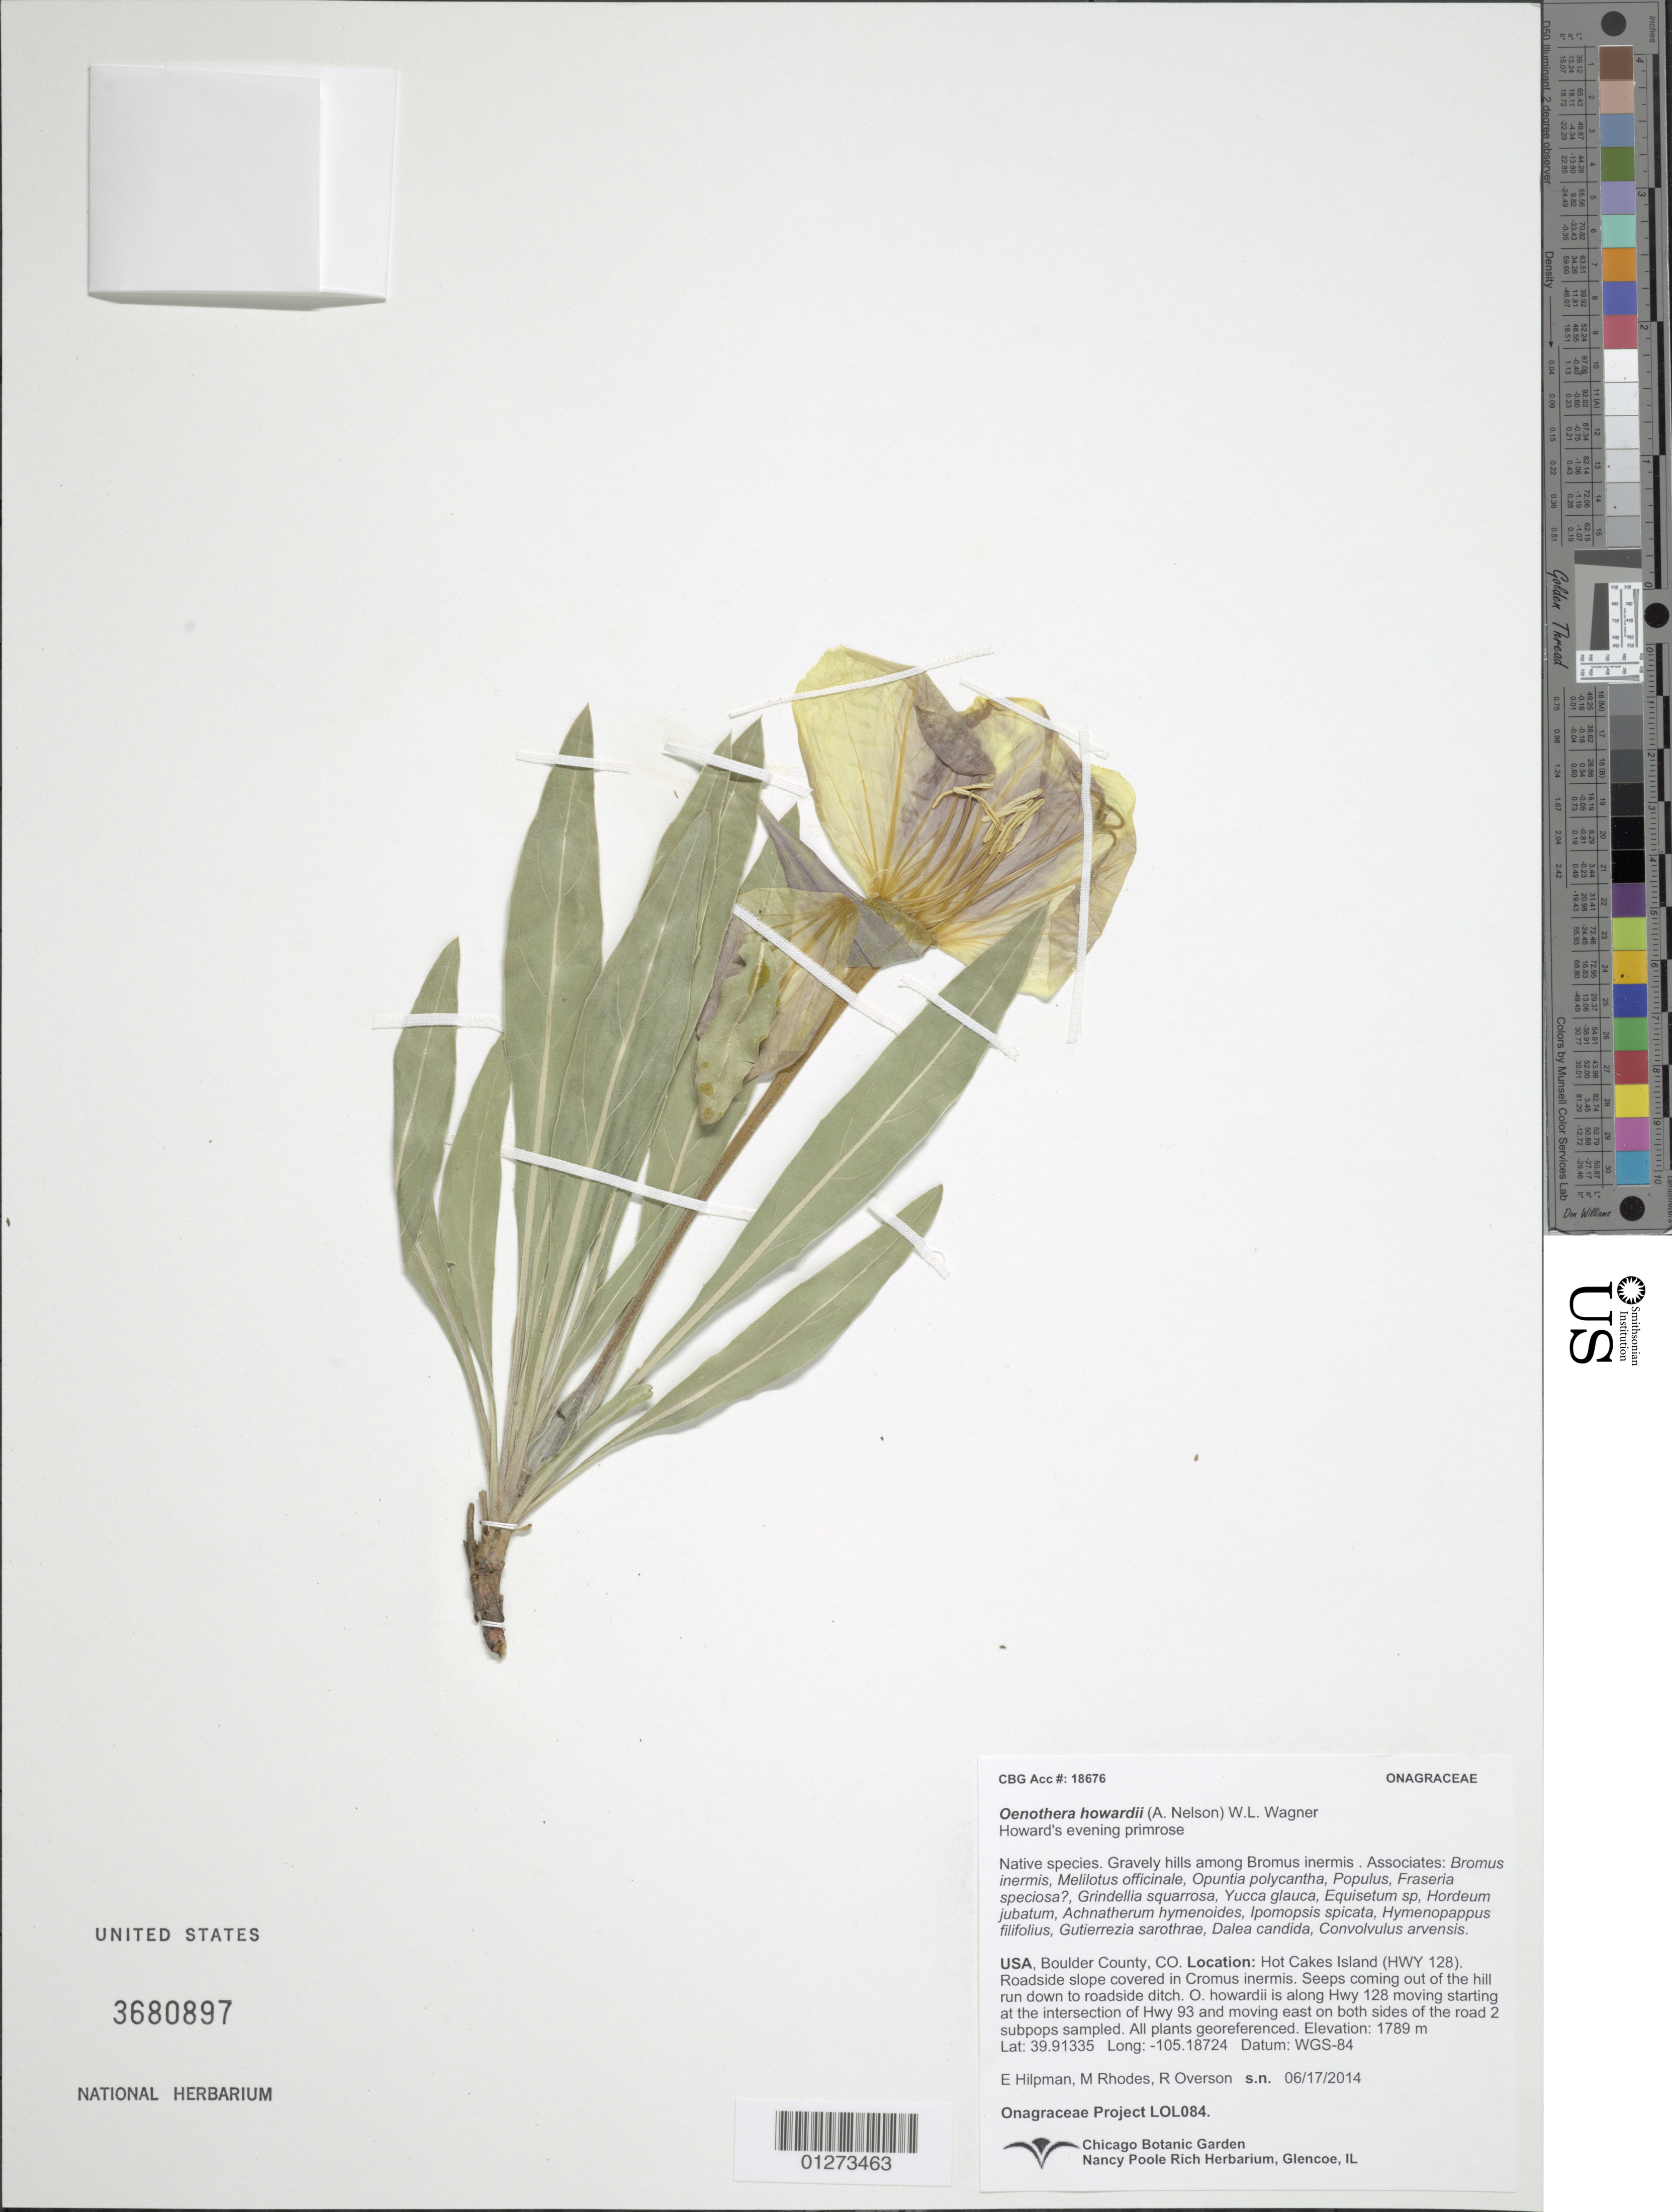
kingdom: Plantae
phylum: Tracheophyta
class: Magnoliopsida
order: Myrtales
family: Onagraceae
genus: Oenothera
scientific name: Oenothera howardii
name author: (A. Nelson) M.E. Jones ex Prain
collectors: Onagraceae Project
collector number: LOL 084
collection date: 2014-06-17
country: United States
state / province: Colorado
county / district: Boulder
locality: Roadside slope covered in Cromus inermis. Seeps coming out of the hill run down to roadside ditch. O. howardii is along Hwy 128 moving starting at the intersection of Hwy 93 and moving east on both sides of the road 2 subpops sampled.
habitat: gravely hills among Bromus inermis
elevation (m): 1789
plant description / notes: CHIC, US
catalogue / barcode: US 3680897